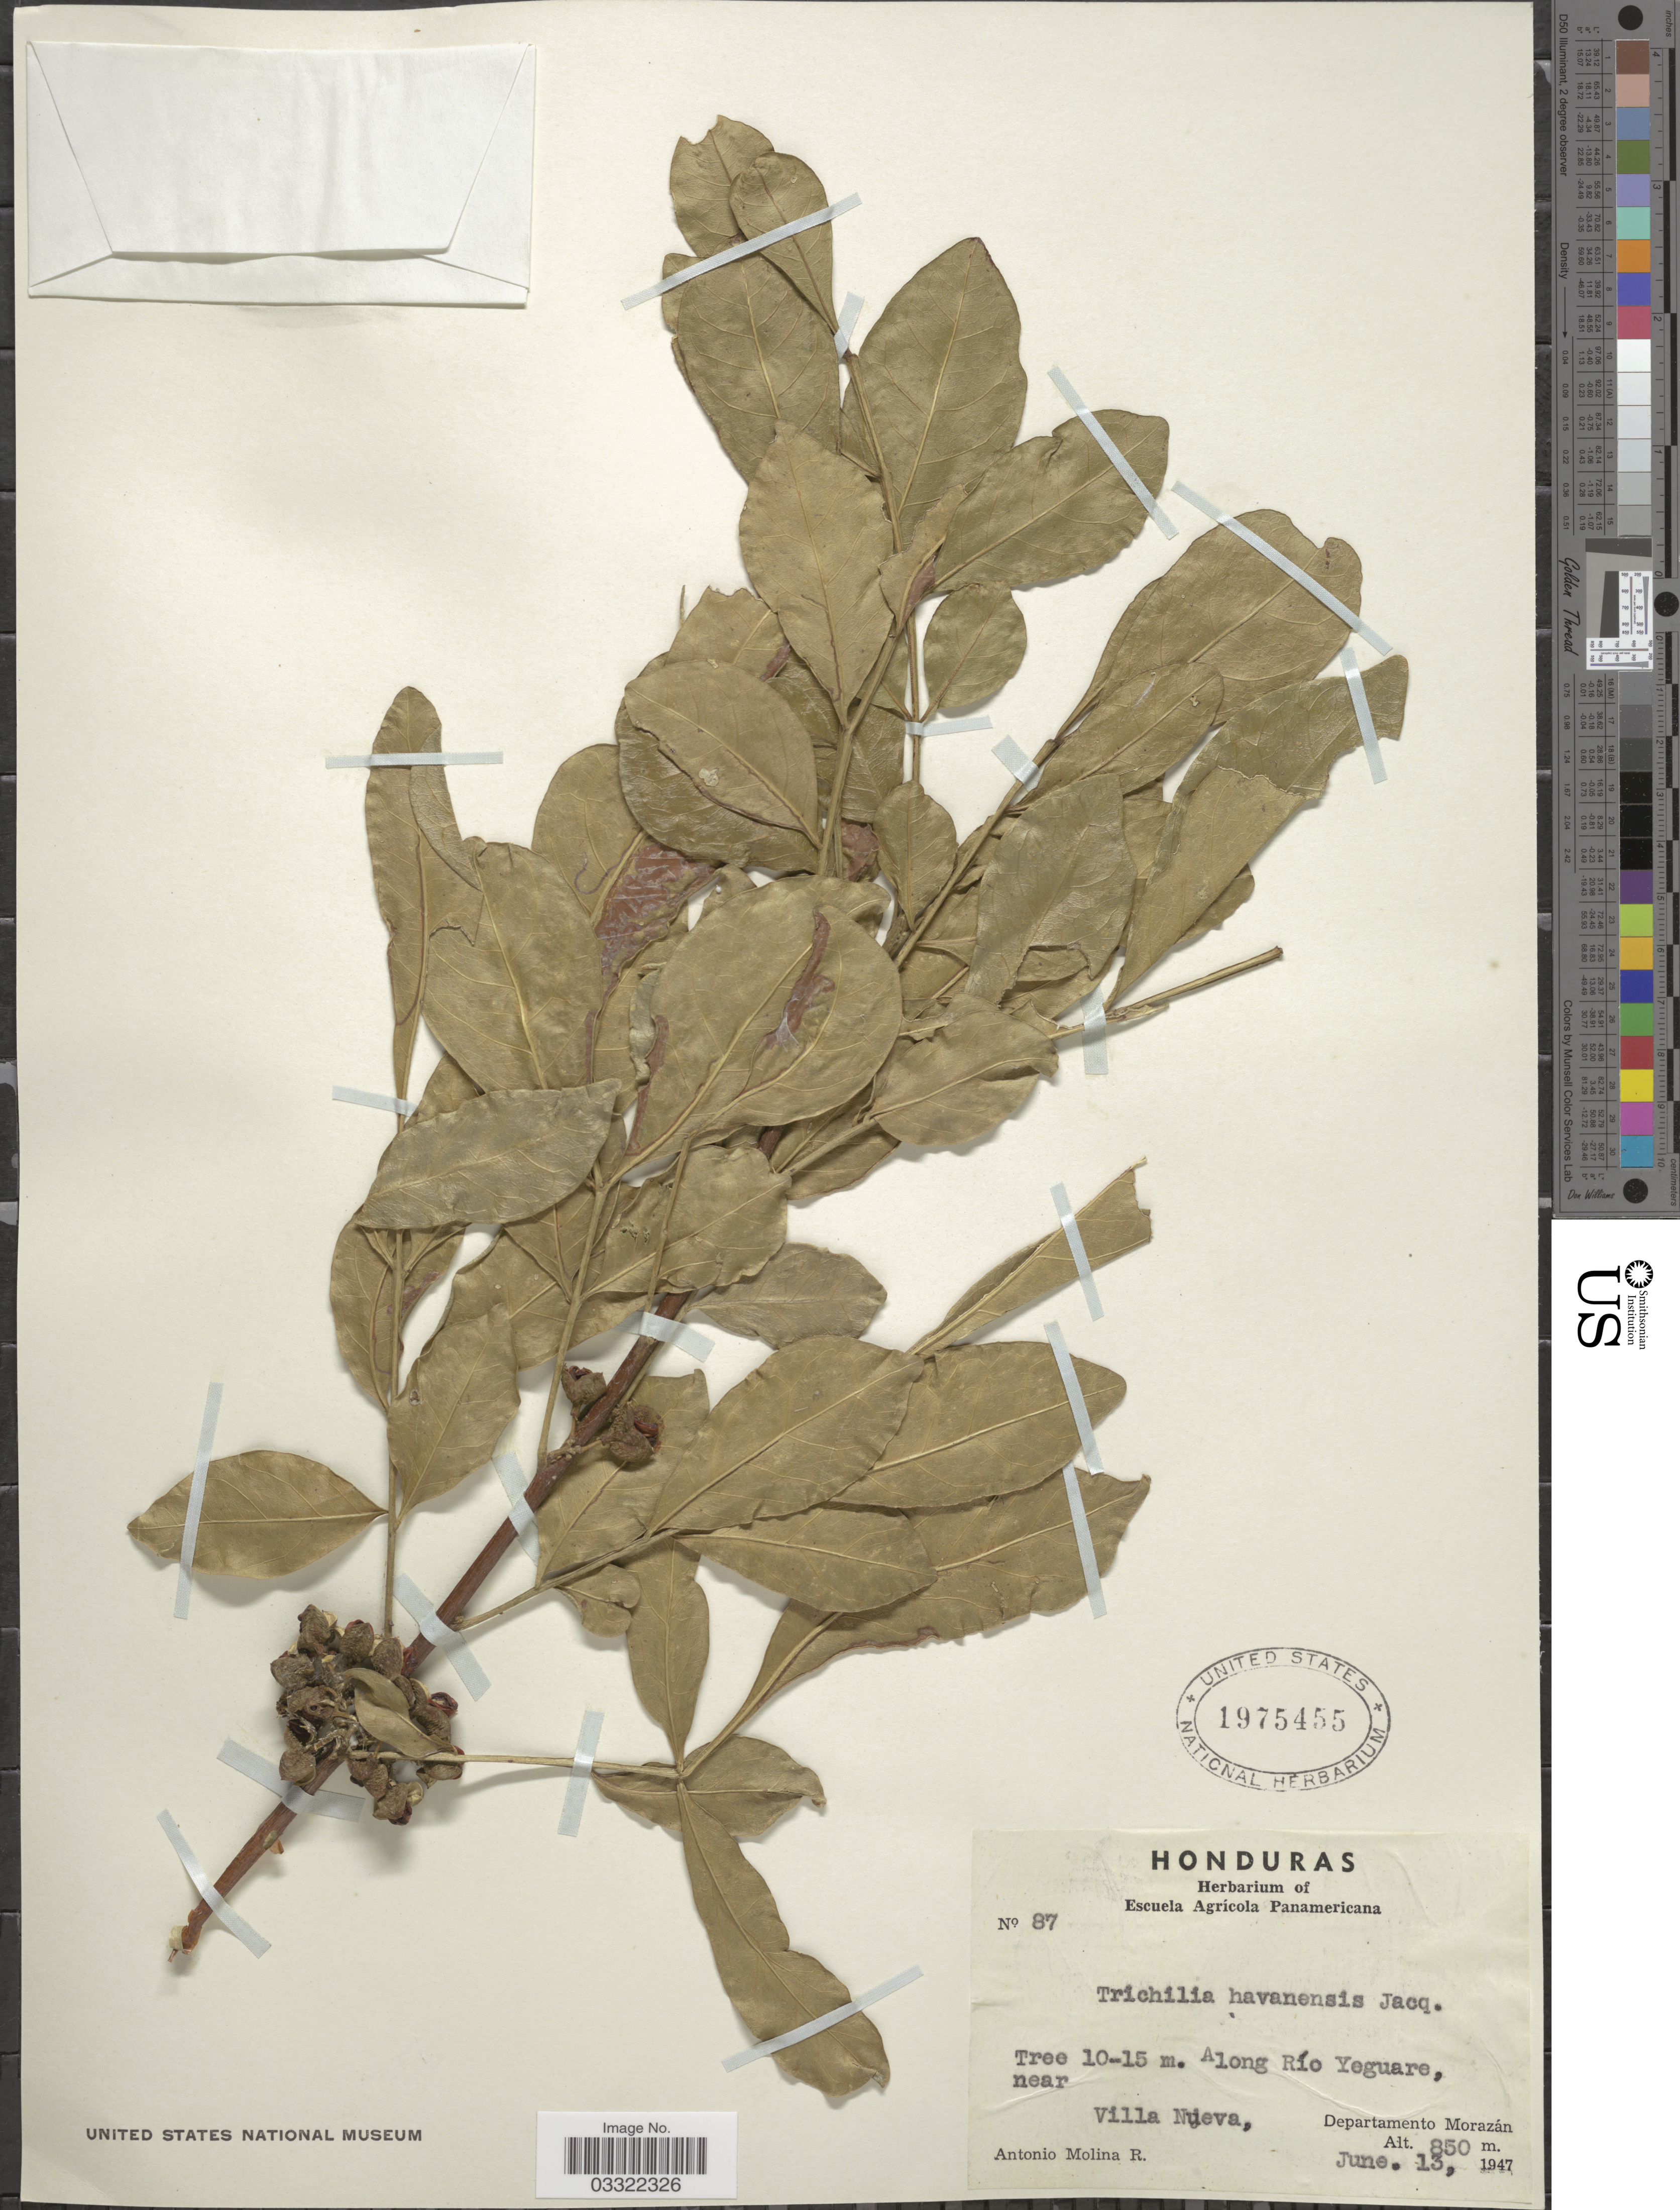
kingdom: Plantae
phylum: Tracheophyta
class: Magnoliopsida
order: Sapindales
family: Meliaceae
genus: Trichilia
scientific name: Trichilia havanensis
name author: Jacq.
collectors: A. Molina R.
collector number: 87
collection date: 1947-06-13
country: Honduras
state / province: Fco. Morazán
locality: Along Río Yeguare, near Villa Nueva, Departamento Morazán.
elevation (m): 850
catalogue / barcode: US 1975455